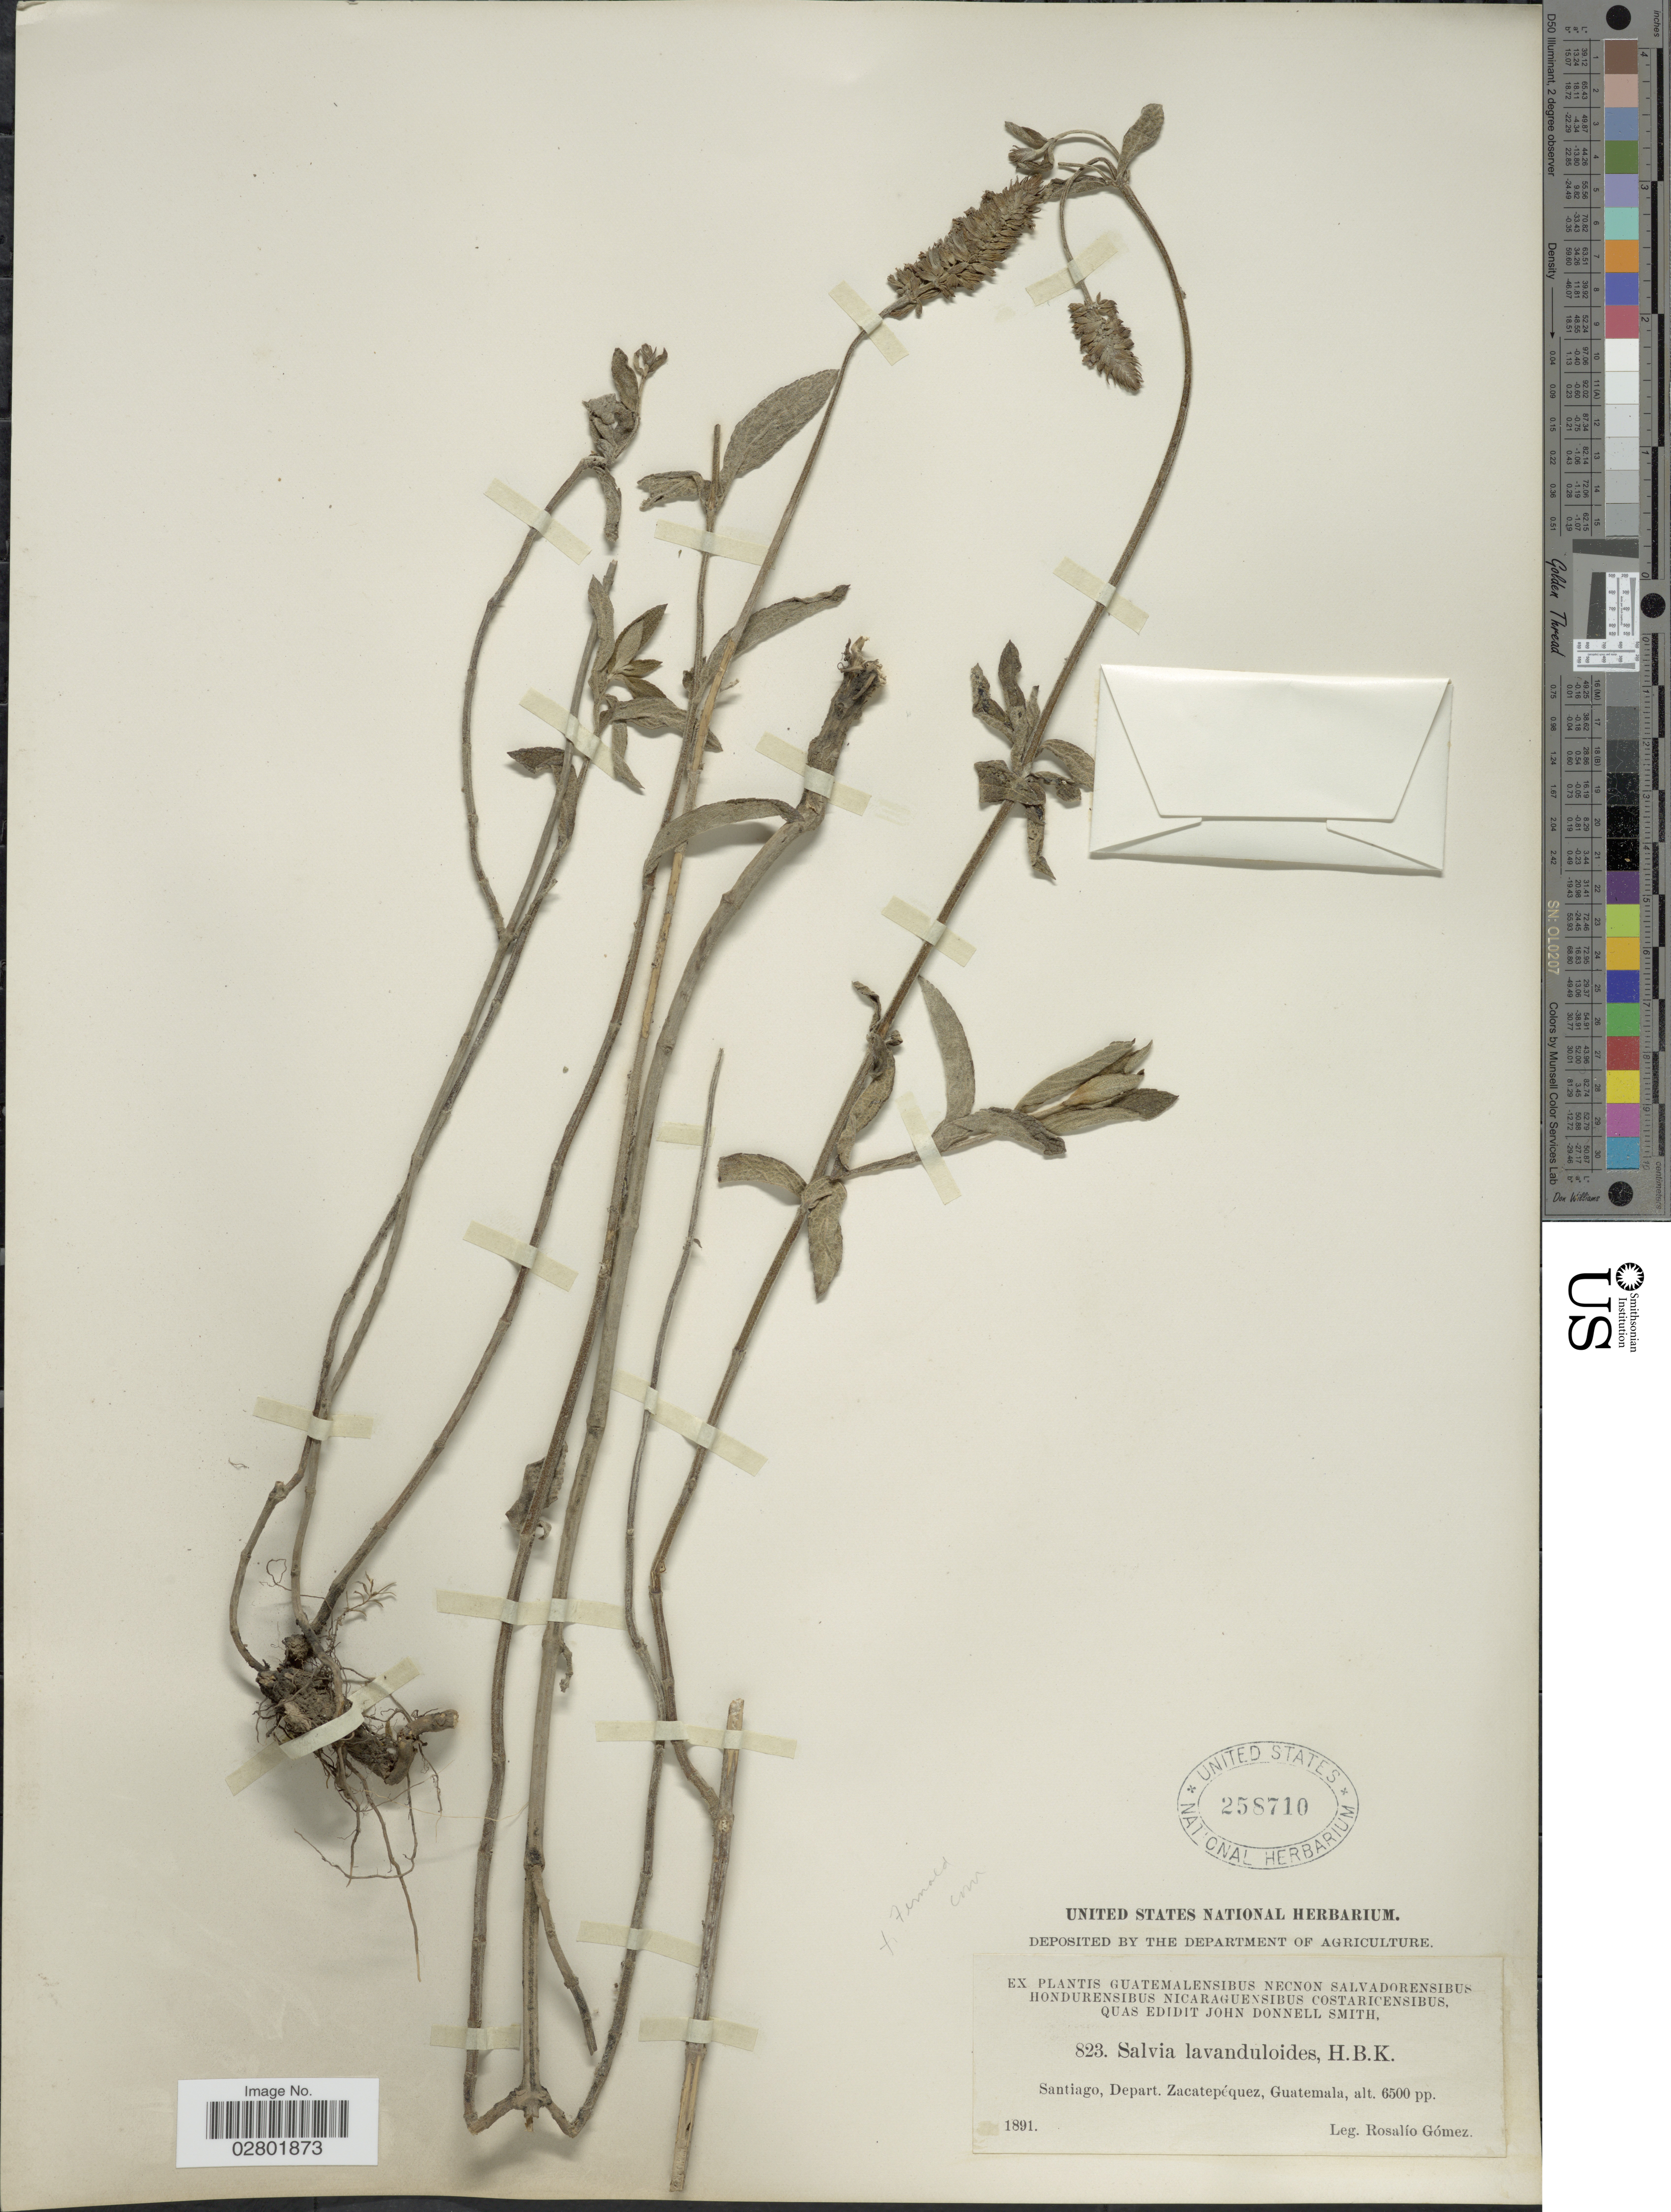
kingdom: Plantae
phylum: Tracheophyta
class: Magnoliopsida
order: Lamiales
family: Lamiaceae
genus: Salvia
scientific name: Salvia lavanduloides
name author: Kunth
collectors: R. Gómez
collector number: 823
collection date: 1891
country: Guatemala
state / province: Sacatepéquez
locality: Santiago, Depart. Zacatepéquez.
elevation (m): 1981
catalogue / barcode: US 258710